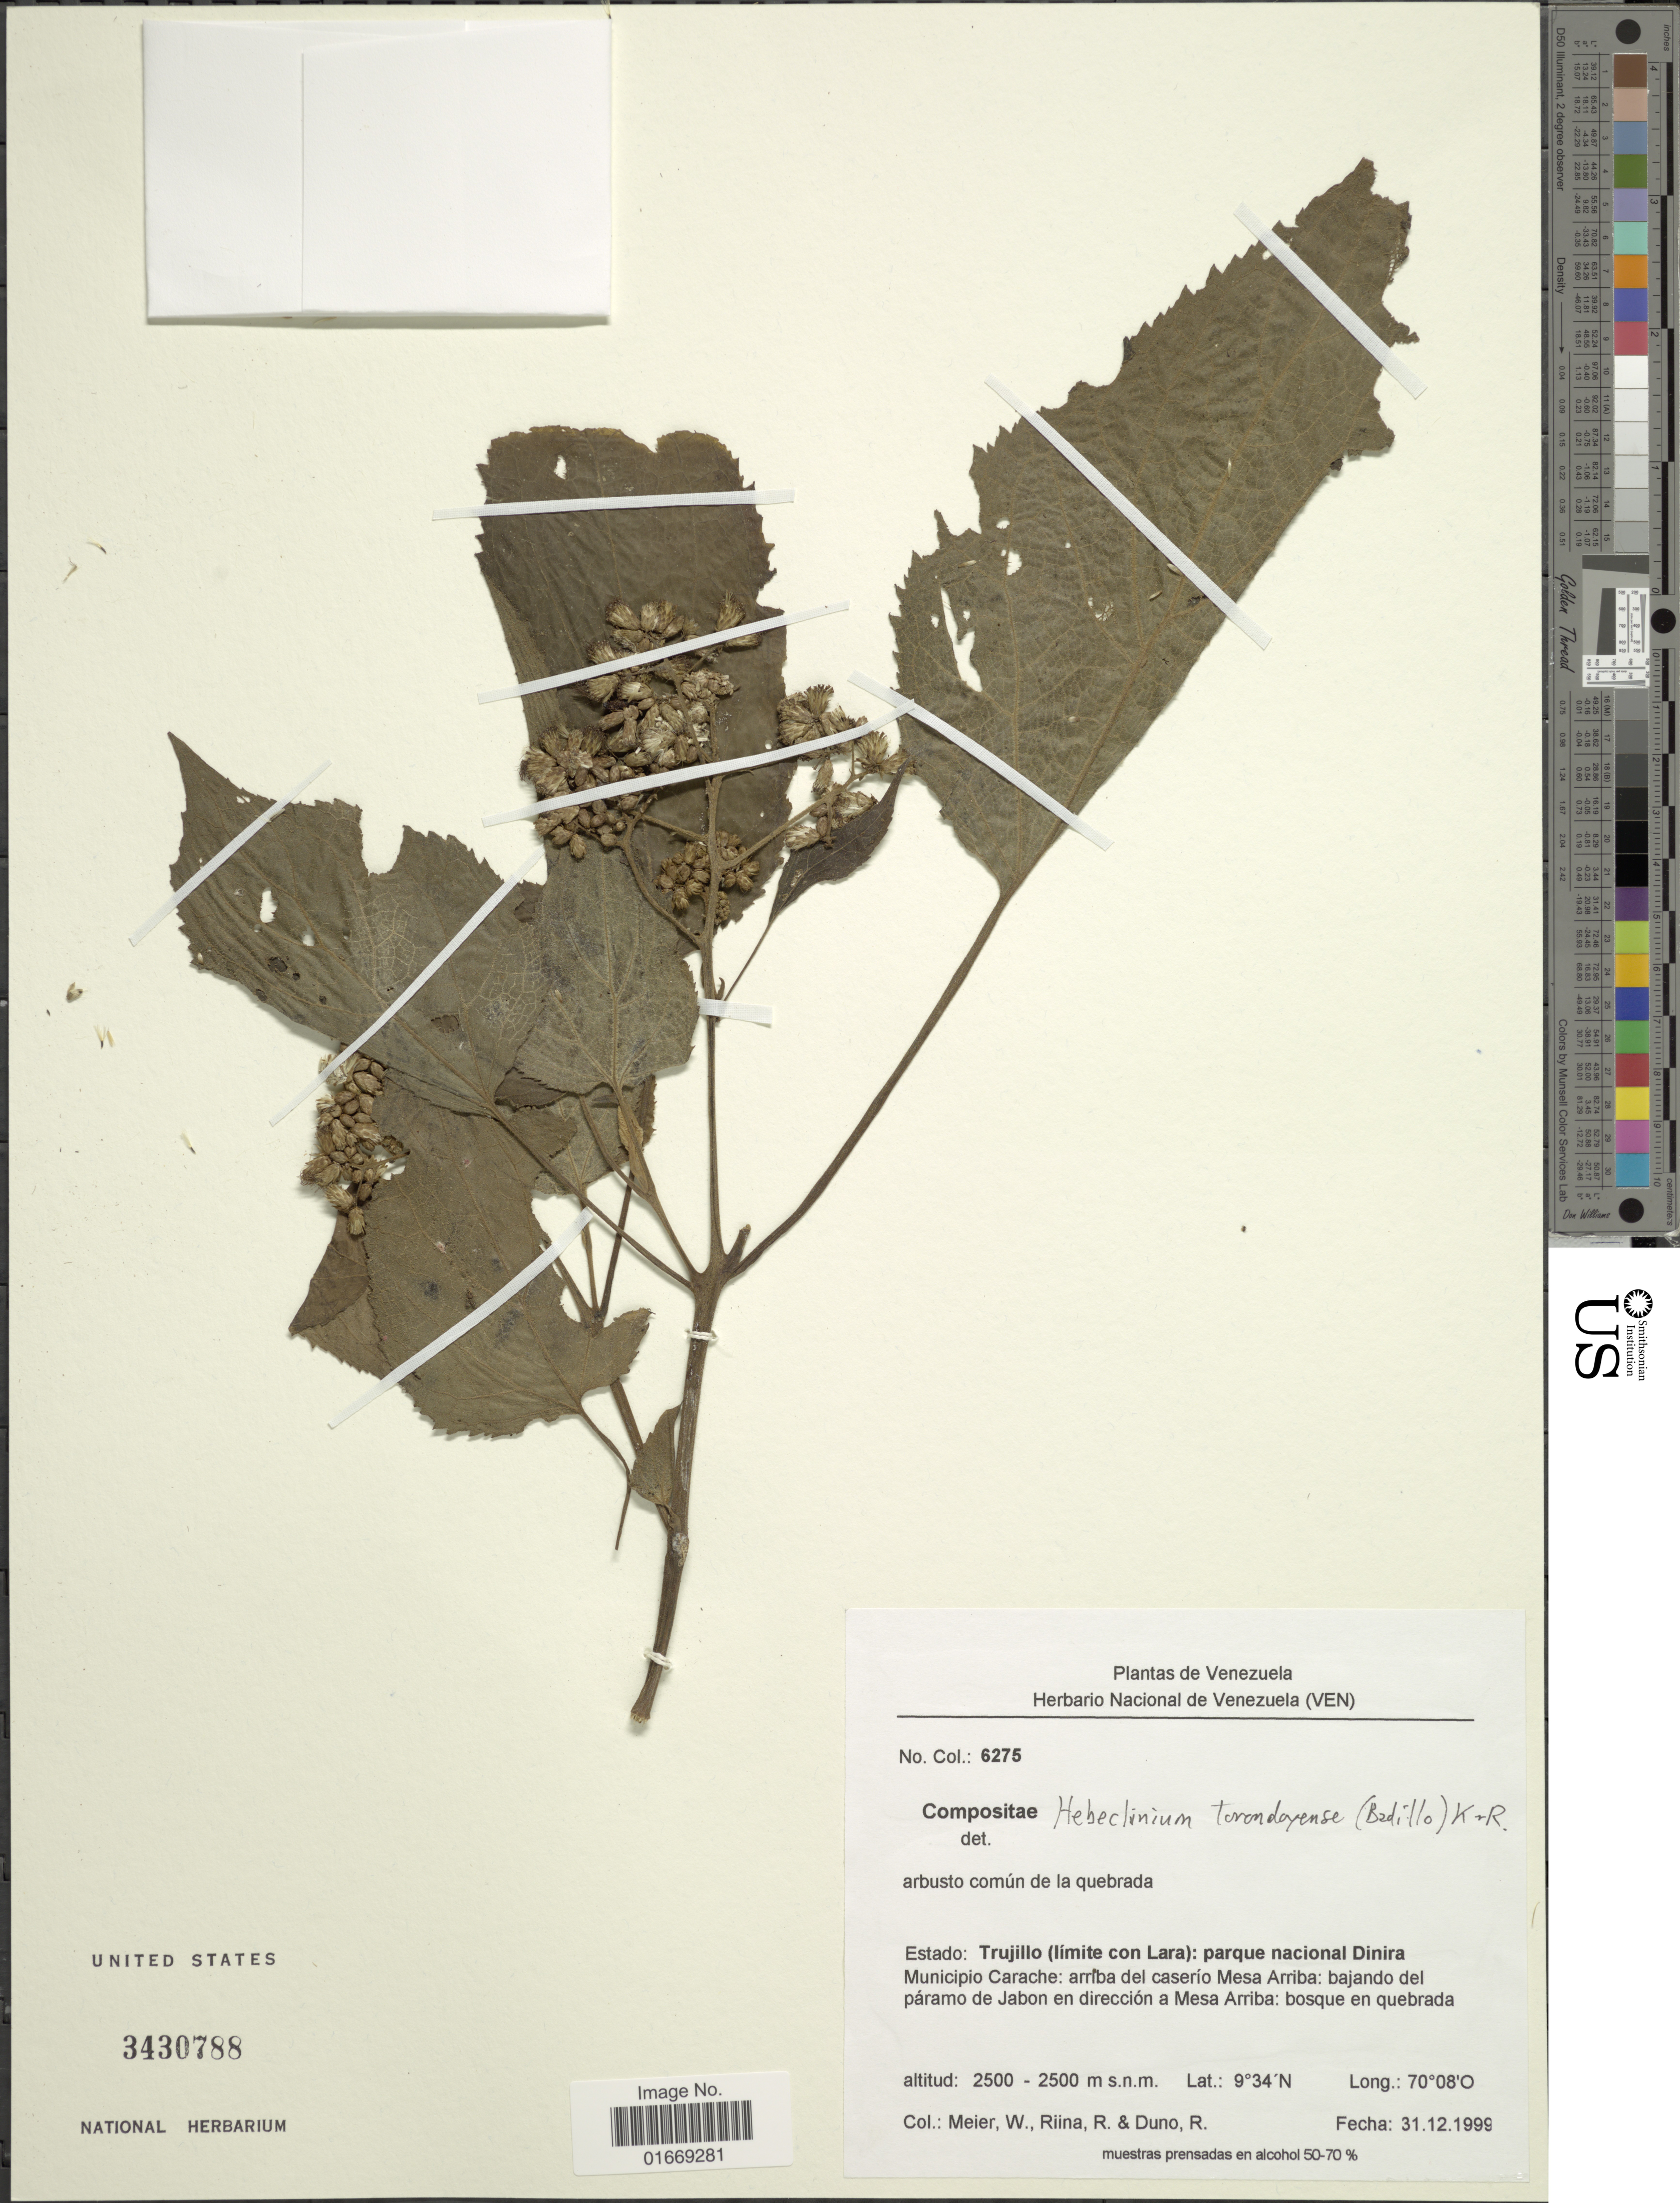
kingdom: Plantae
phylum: Tracheophyta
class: Magnoliopsida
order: Asterales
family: Asteraceae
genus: Hebeclinium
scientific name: Hebeclinium torondoyense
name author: (V.M. Badillo) R.M. King & H. Rob.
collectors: W. Meier, W. Riina & R. Duno de Stefano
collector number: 6275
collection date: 1999-12-31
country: Venezuela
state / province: Trujillo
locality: Estado: Trujillo (limite con Lara): parque nacional Dinira. Municipio Carache: arriba del caserío Mesa Arriba: bajando del páramo de Jabon en dirección a Mesa Arriba: bosque en quebrada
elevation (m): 2500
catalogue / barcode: US 3430788